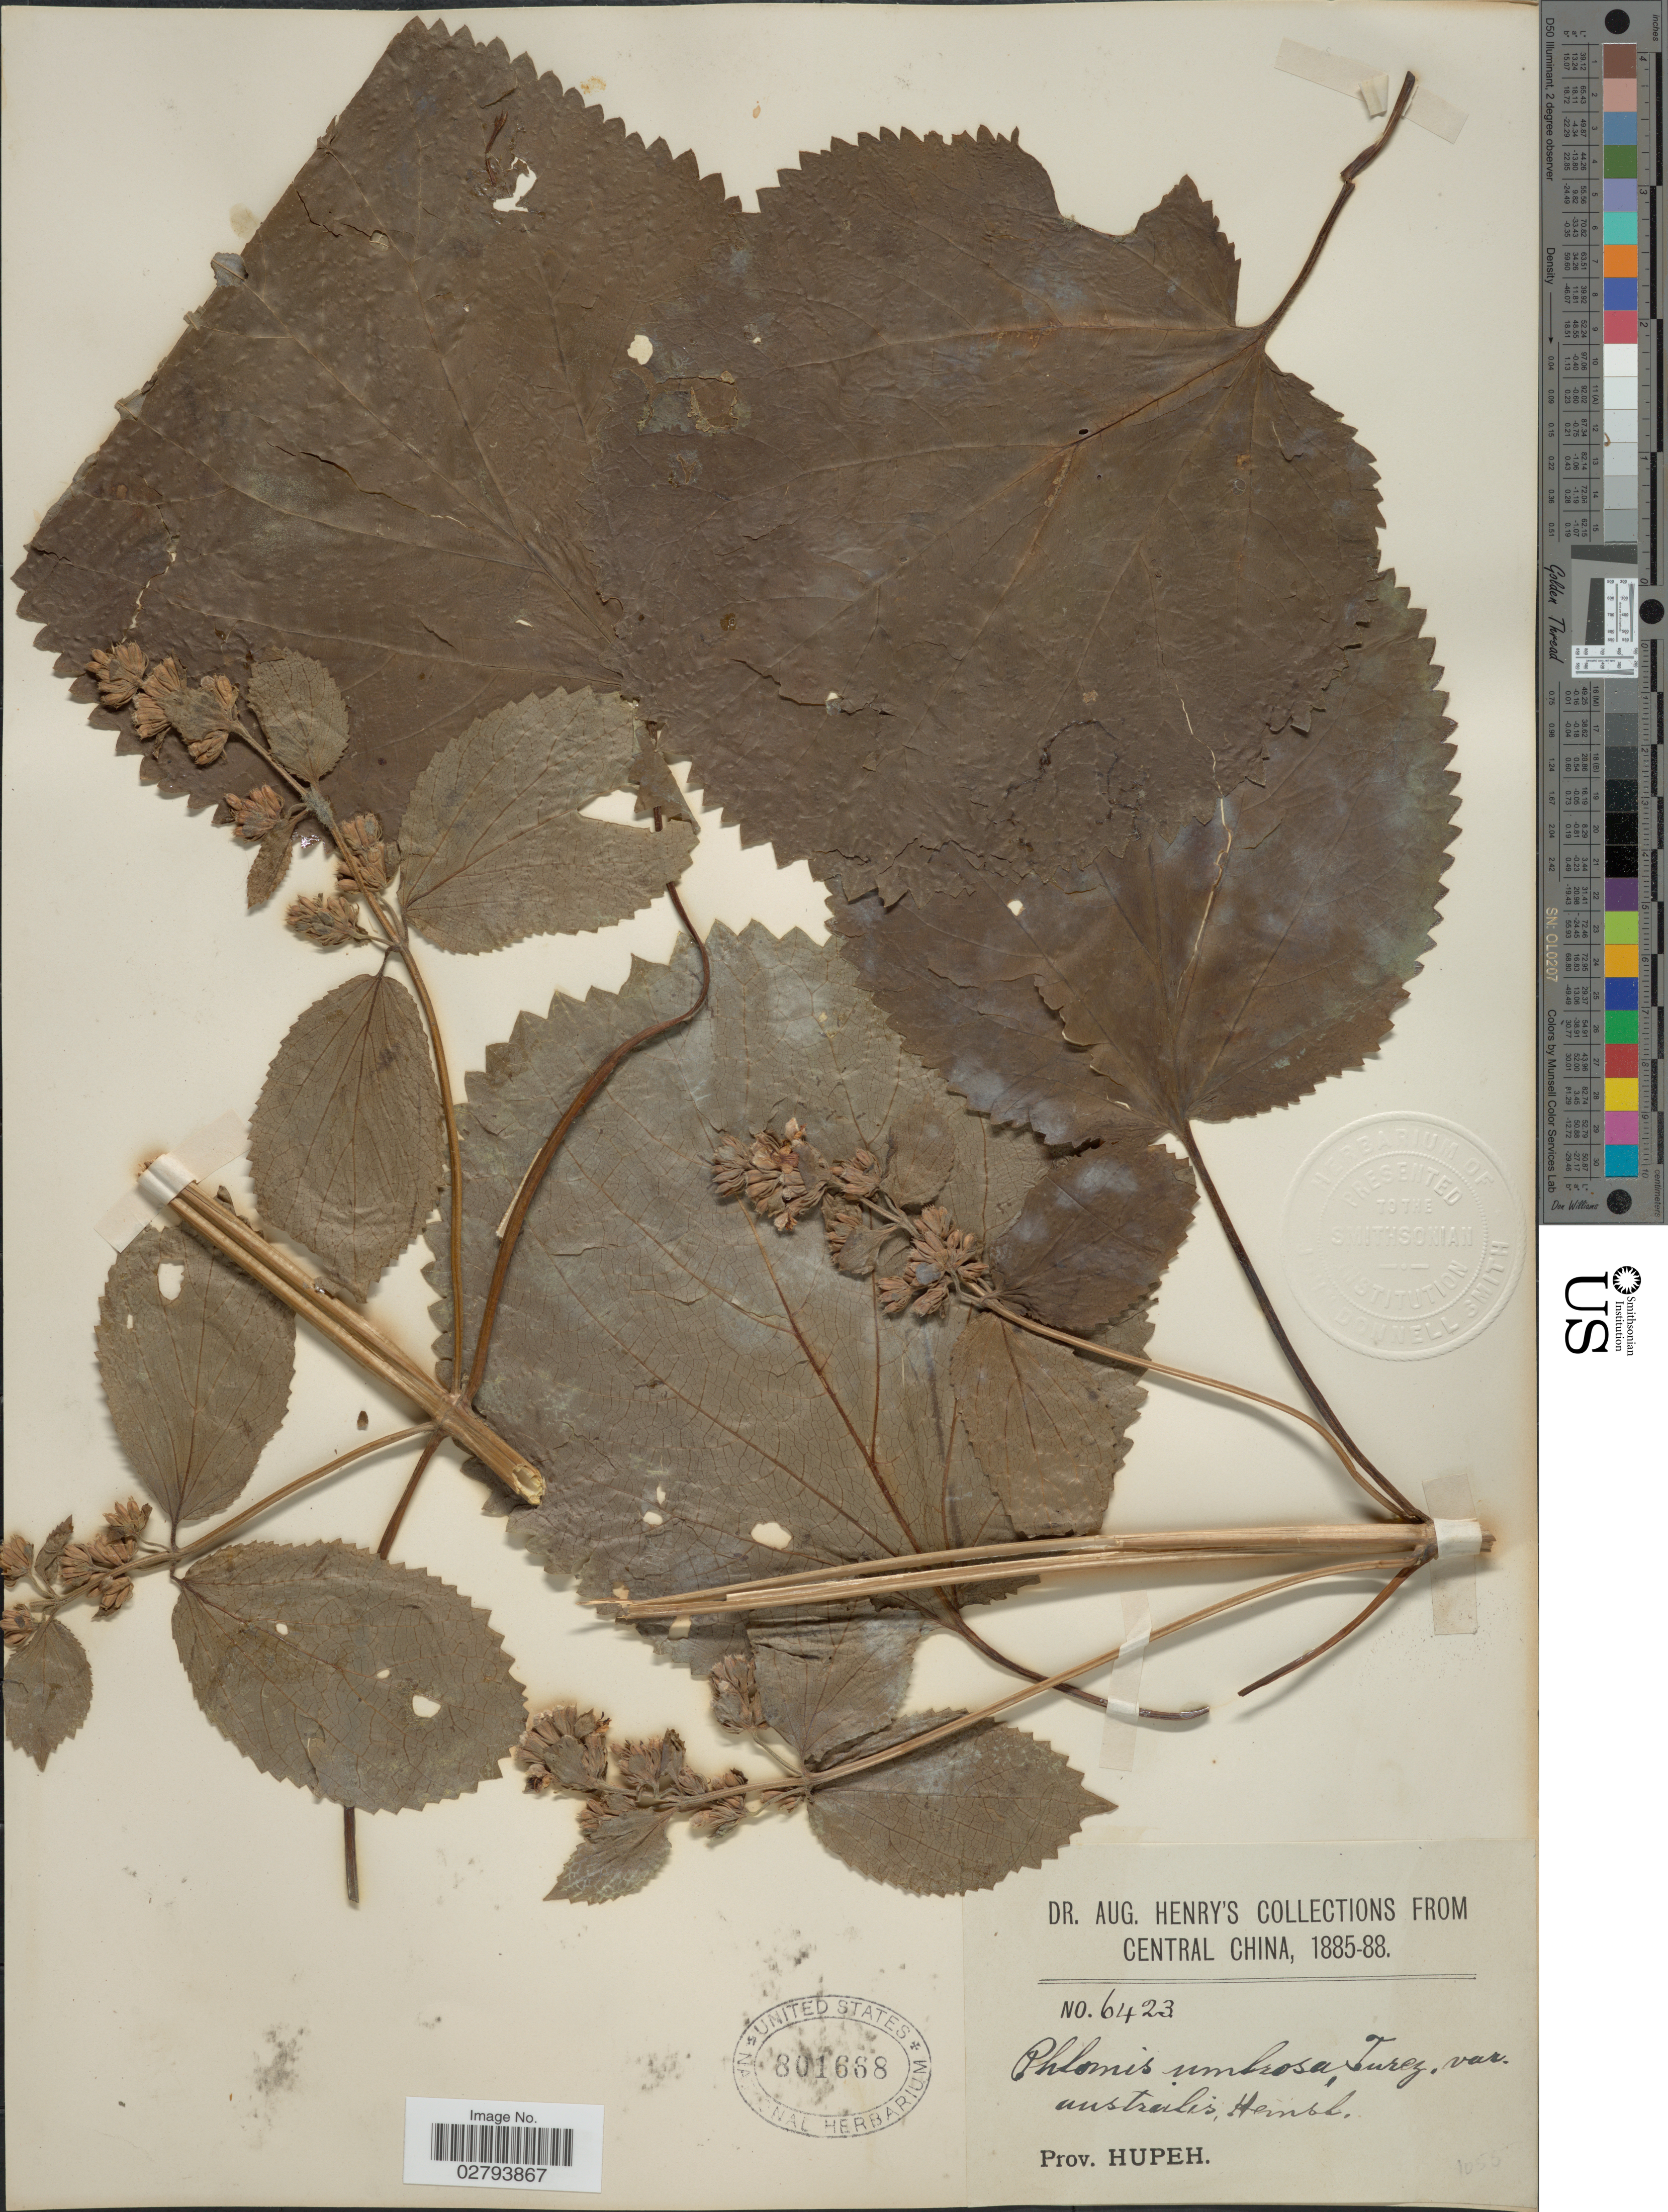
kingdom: Plantae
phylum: Tracheophyta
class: Magnoliopsida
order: Lamiales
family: Lamiaceae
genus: Phlomoides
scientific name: Phlomoides umbrosa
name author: (Turcz.) Kamelin & Makhm.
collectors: A. Henry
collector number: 6423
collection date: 1885/1888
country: China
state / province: Hubei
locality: Central China, Prov. Hupeh.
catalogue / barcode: US 801668